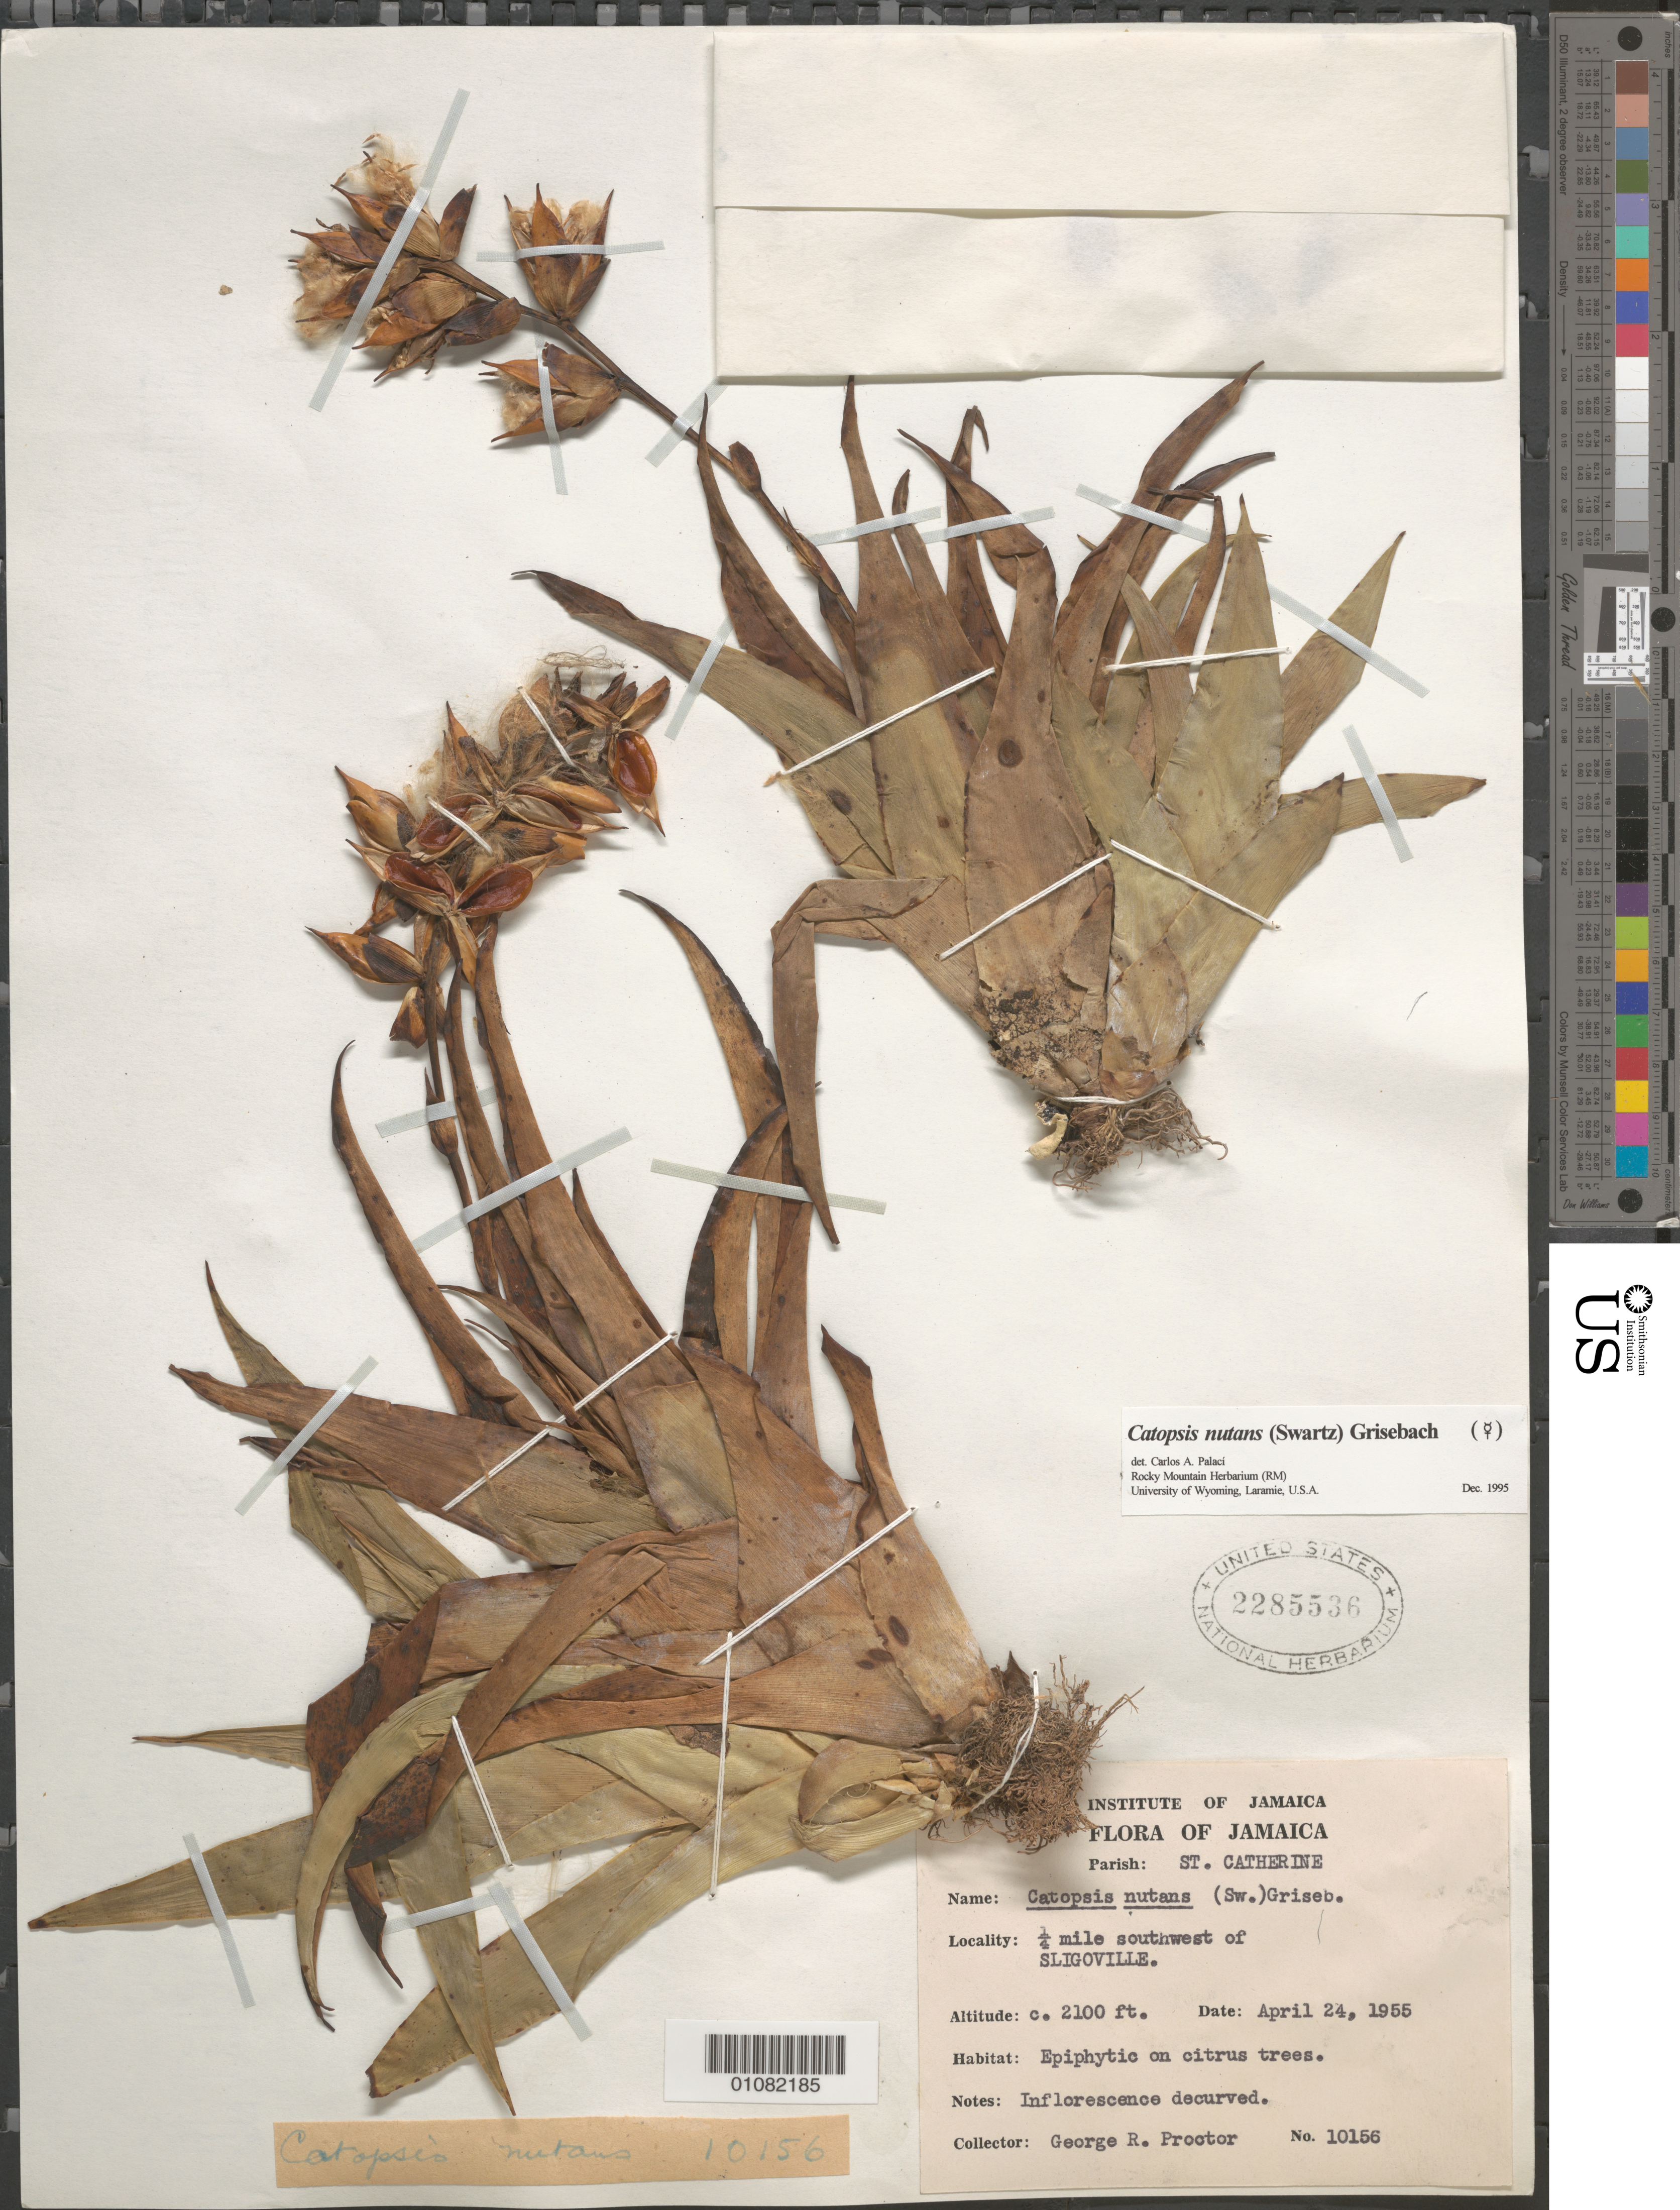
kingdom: Plantae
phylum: Tracheophyta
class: Liliopsida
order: Poales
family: Bromeliaceae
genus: Catopsis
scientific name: Catopsis nutans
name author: (Sw.) Griseb.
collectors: G. R. Proctor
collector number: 10156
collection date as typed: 24 Apr 1955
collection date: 1955-04-24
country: Jamaica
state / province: Saint Catherine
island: Jamaica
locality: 1/4 mile SW of Sligoville.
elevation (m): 640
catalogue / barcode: US 2285536